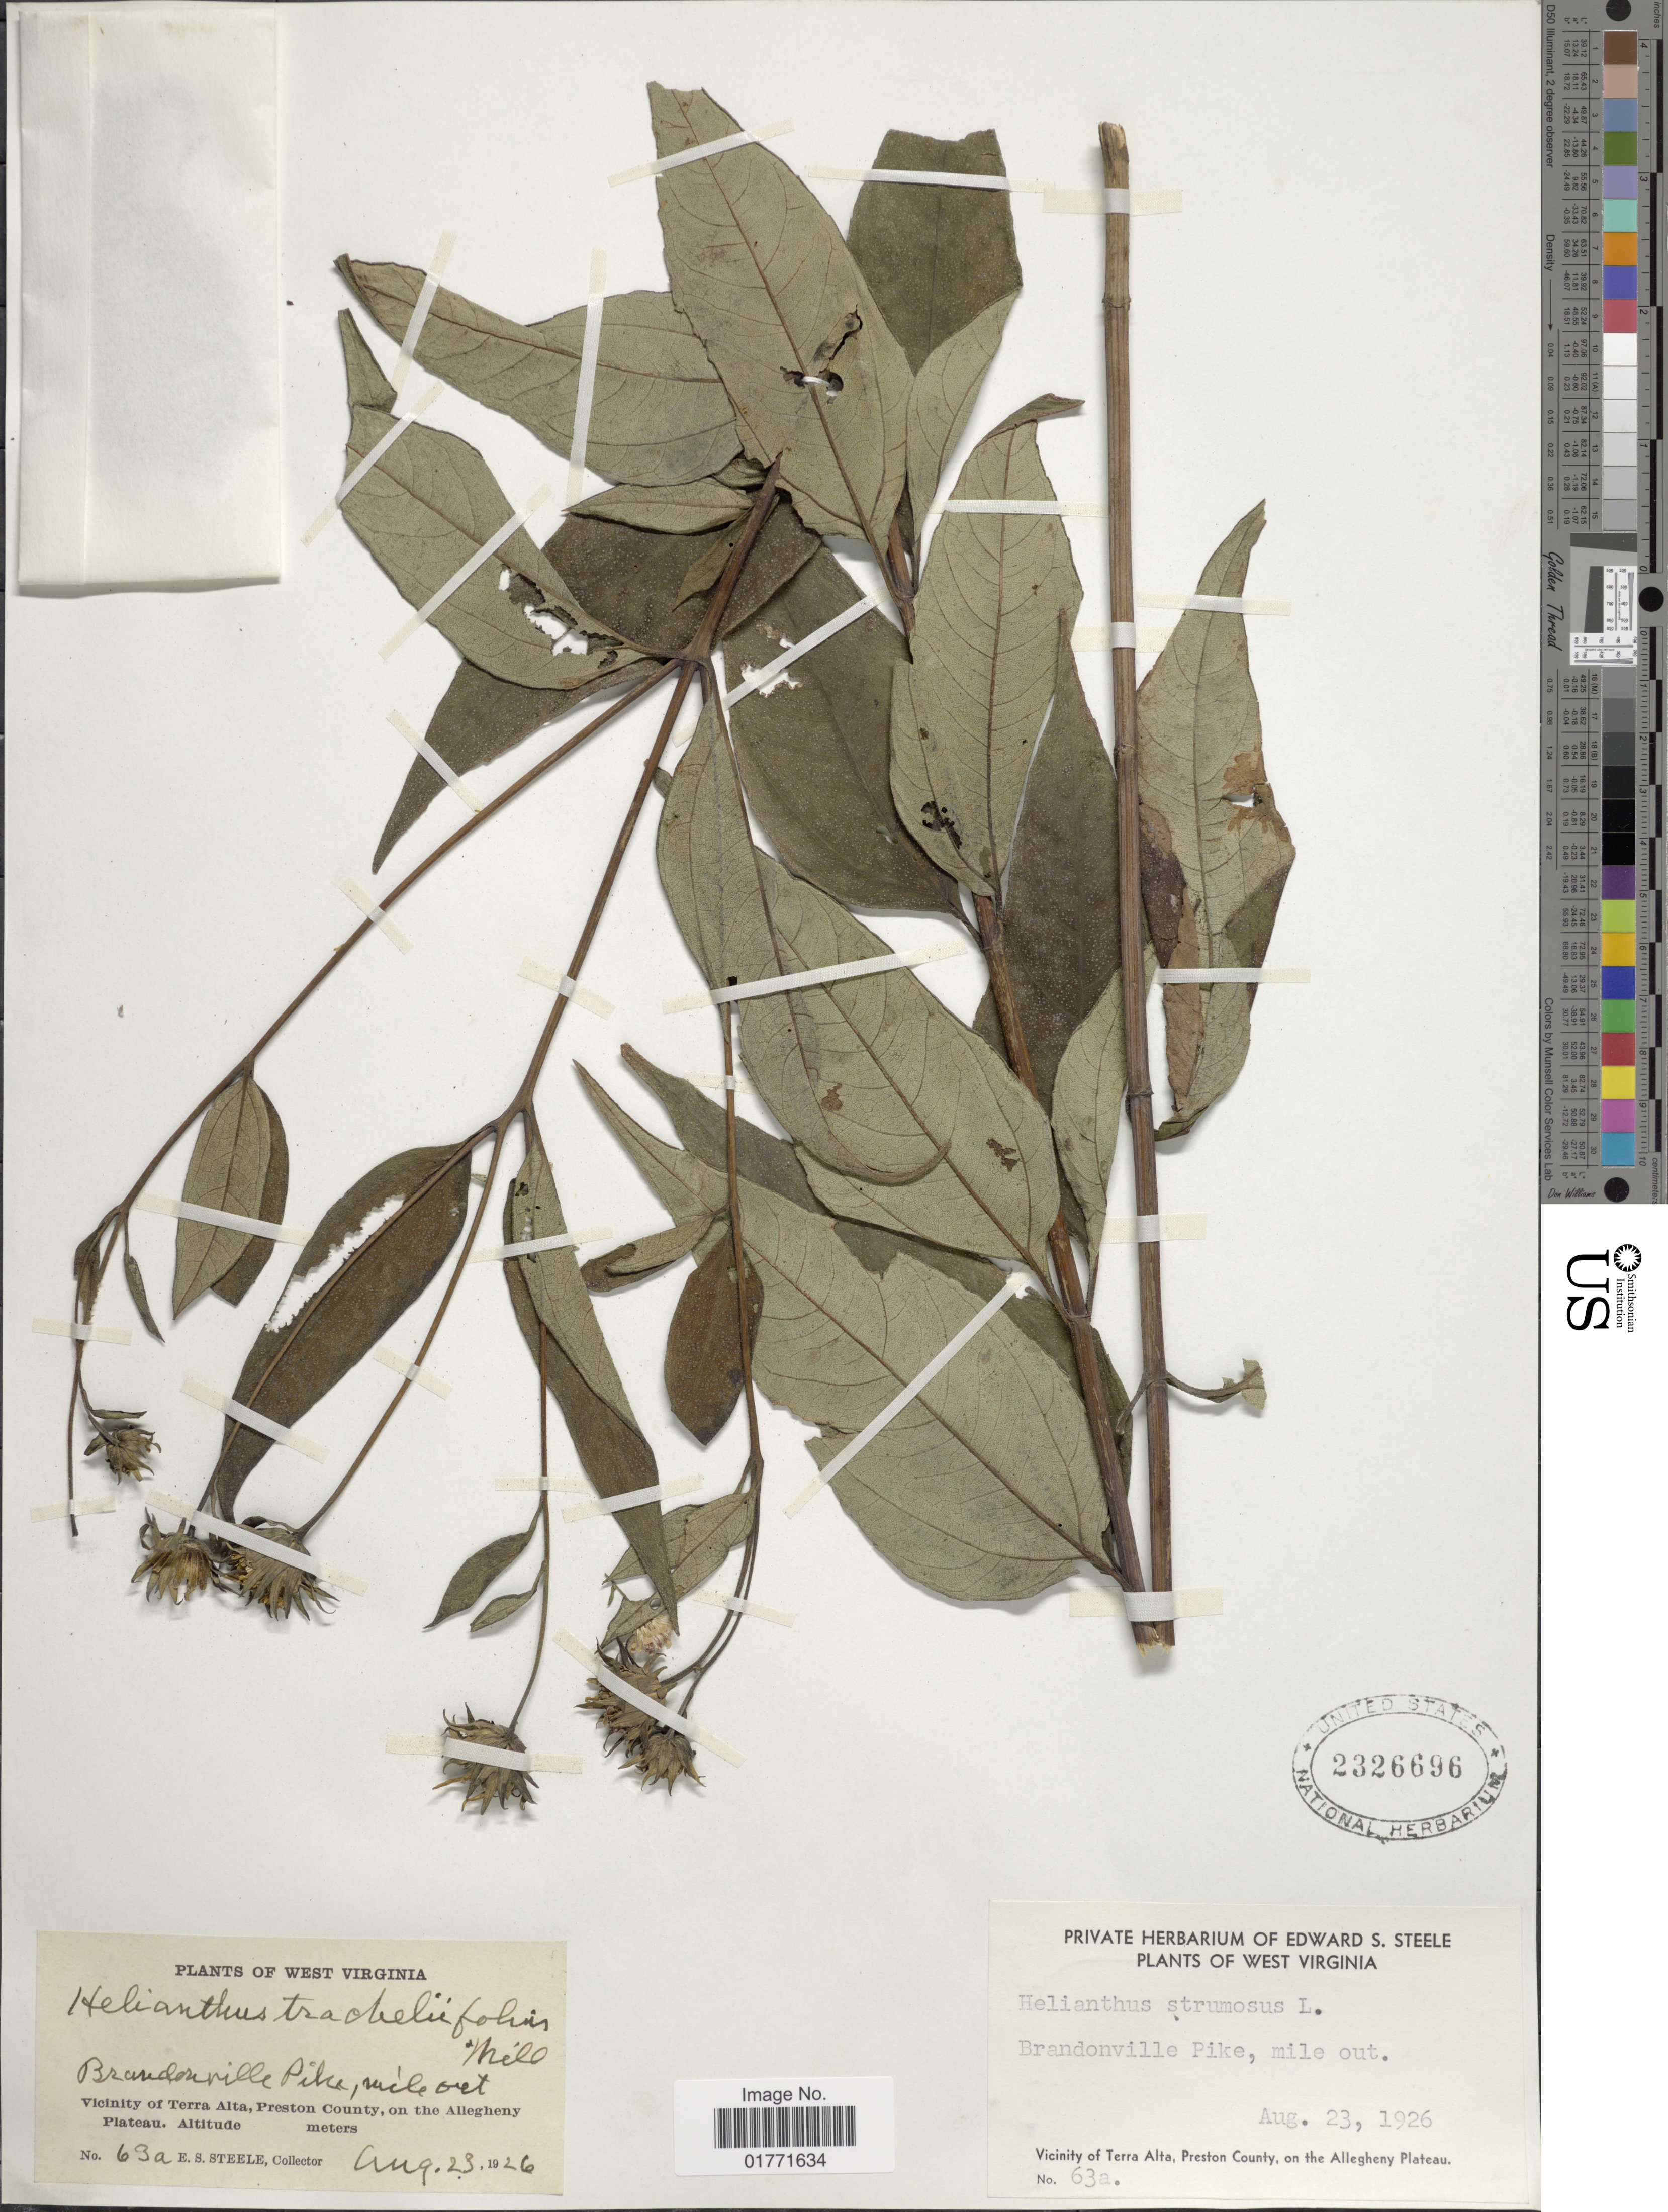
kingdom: Plantae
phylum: Tracheophyta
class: Magnoliopsida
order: Asterales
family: Asteraceae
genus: Helianthus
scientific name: Helianthus strumosus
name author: L.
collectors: E. Steele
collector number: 63a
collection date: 1926-08-23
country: United States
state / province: West Virginia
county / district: Preston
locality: West Virginia. Brandonville Pike, mile out. Vicinity of Terra Alta, Preston County, on the Allegheny Plateau.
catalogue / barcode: US 2326696